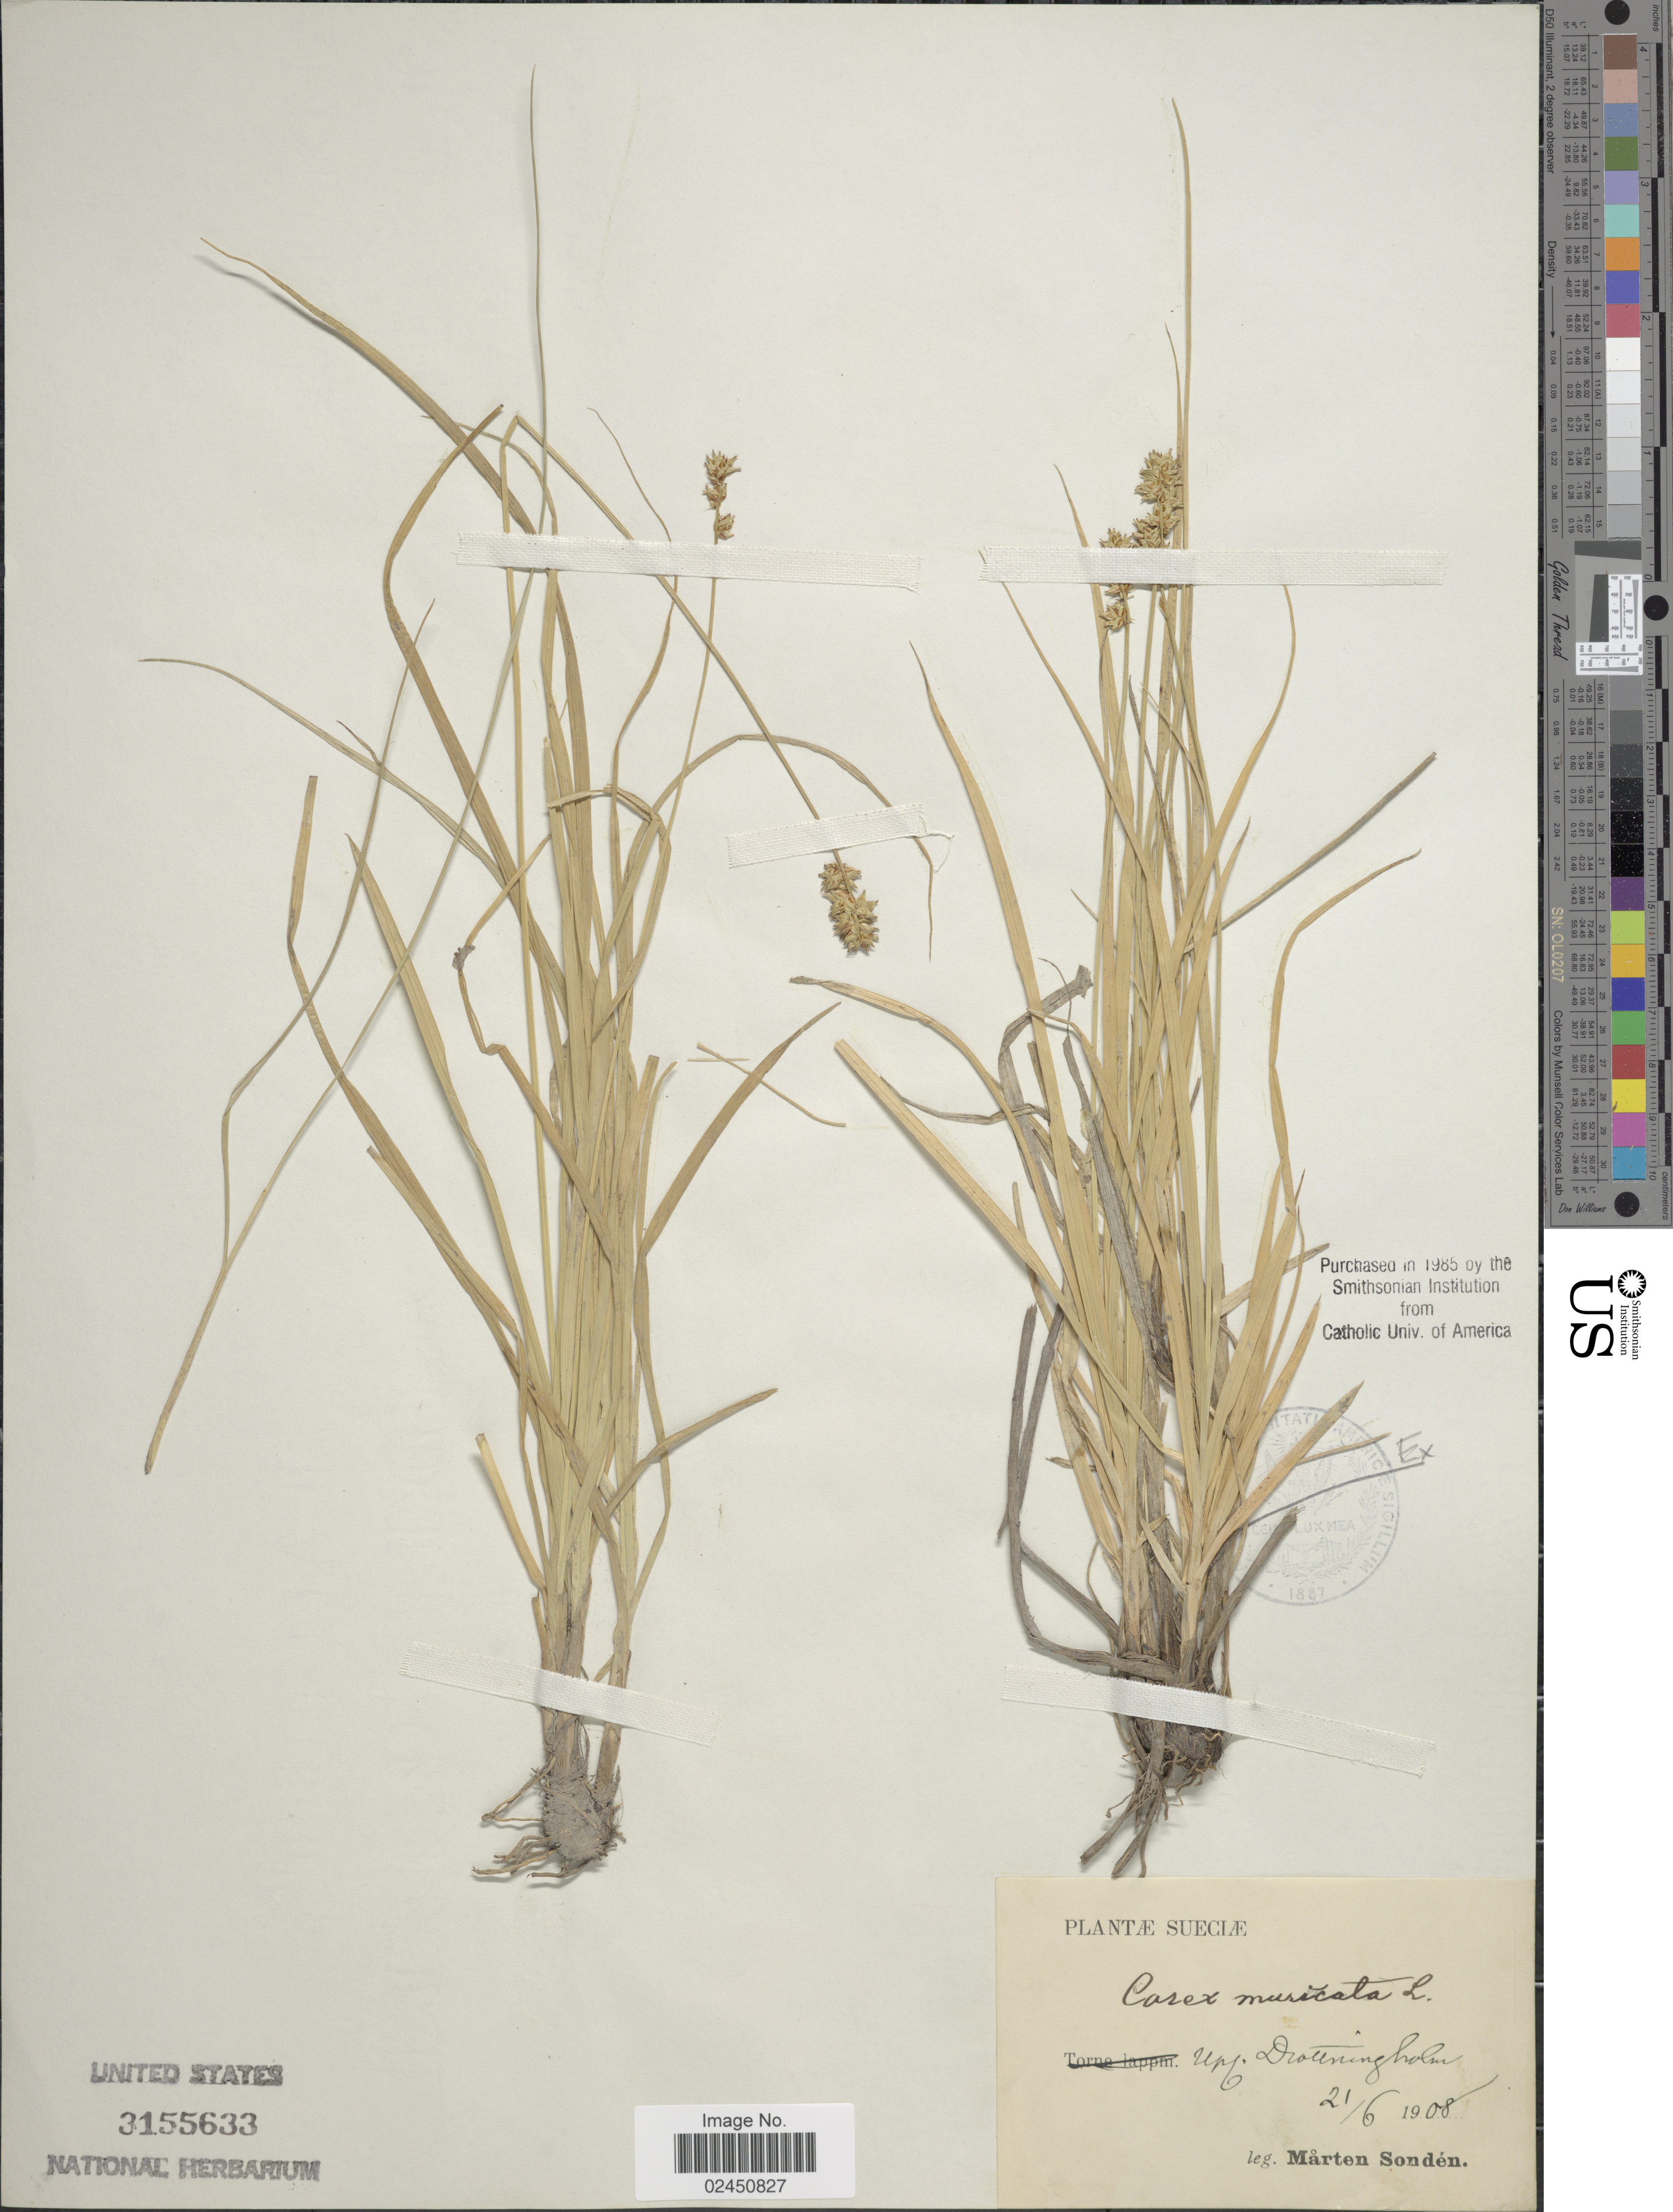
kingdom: Plantae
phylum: Tracheophyta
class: Liliopsida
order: Poales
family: Cyperaceae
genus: Carex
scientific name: Carex muricata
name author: L.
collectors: M. Sondén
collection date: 1908-06-21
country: Sweden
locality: Sueciae, Upp. Drottningholm.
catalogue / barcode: US 3155633